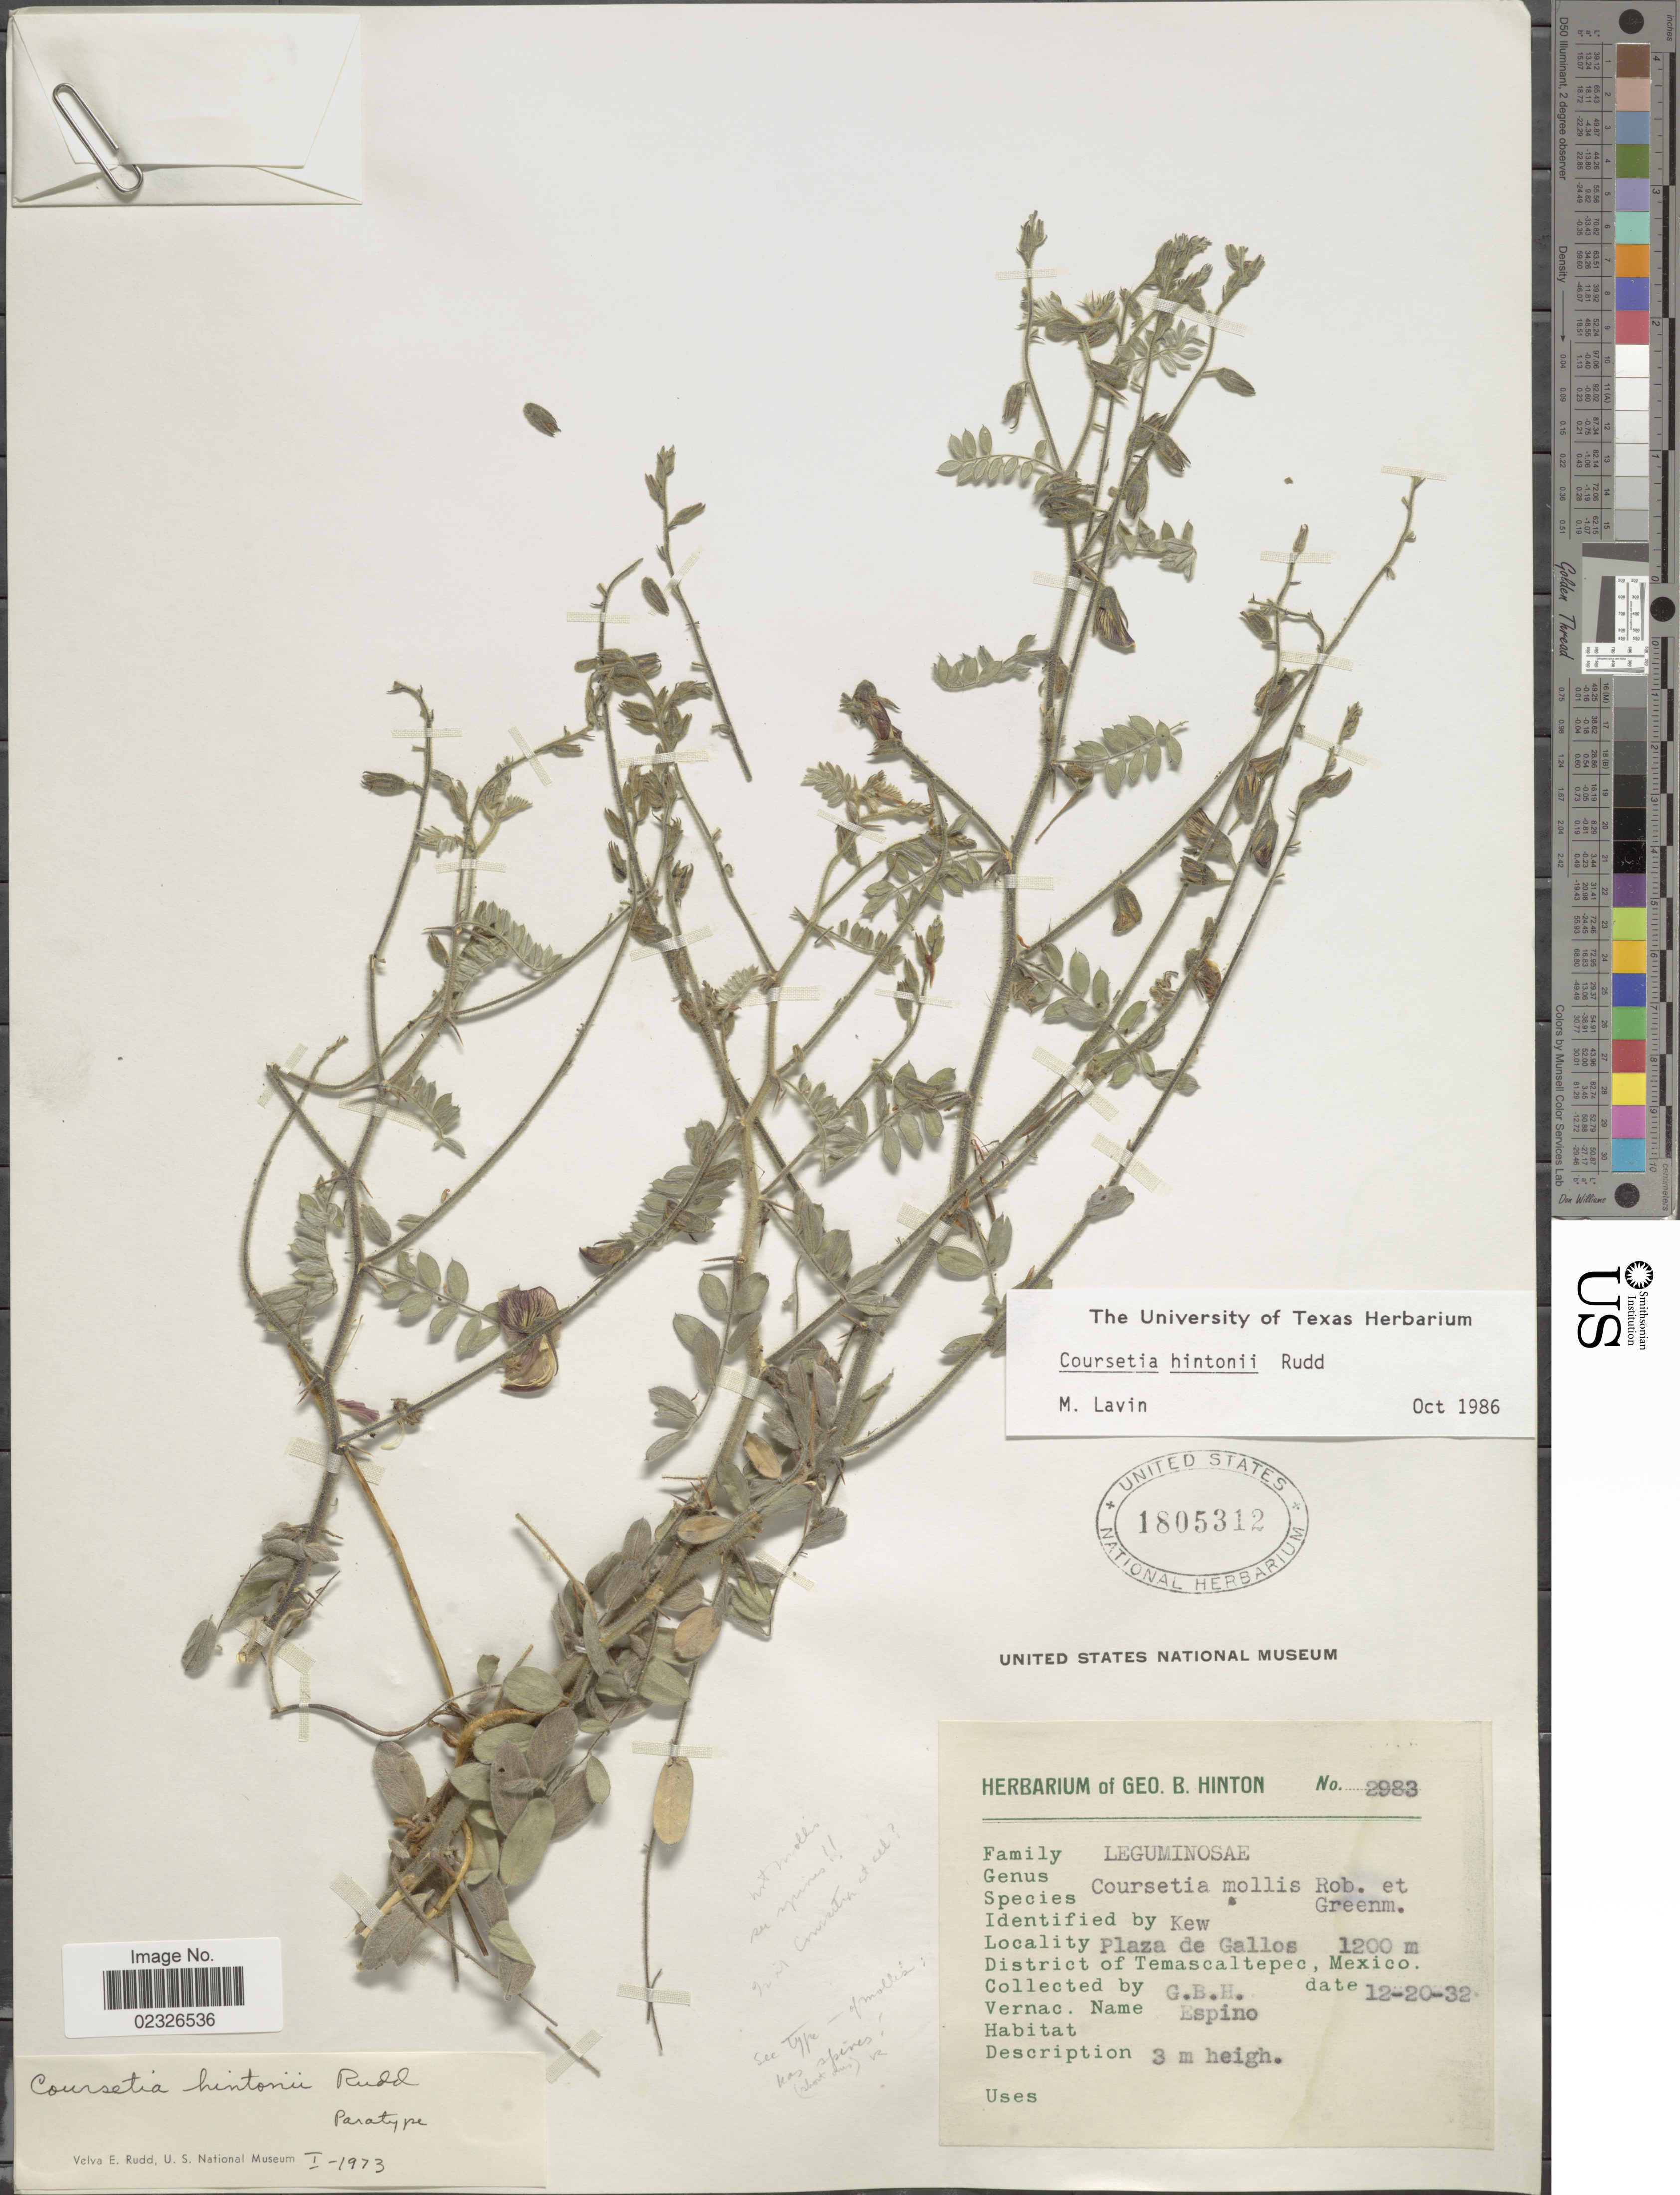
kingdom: Plantae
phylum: Tracheophyta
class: Magnoliopsida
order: Fabales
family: Fabaceae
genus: Coursetia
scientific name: Coursetia hintonii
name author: Rudd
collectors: G. B. Hinton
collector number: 2983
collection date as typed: Transcribed d/m/y: 20/12/32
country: Mexico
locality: Plaza de Gallos, District of Temascaltepec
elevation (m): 1200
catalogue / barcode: US 1805312